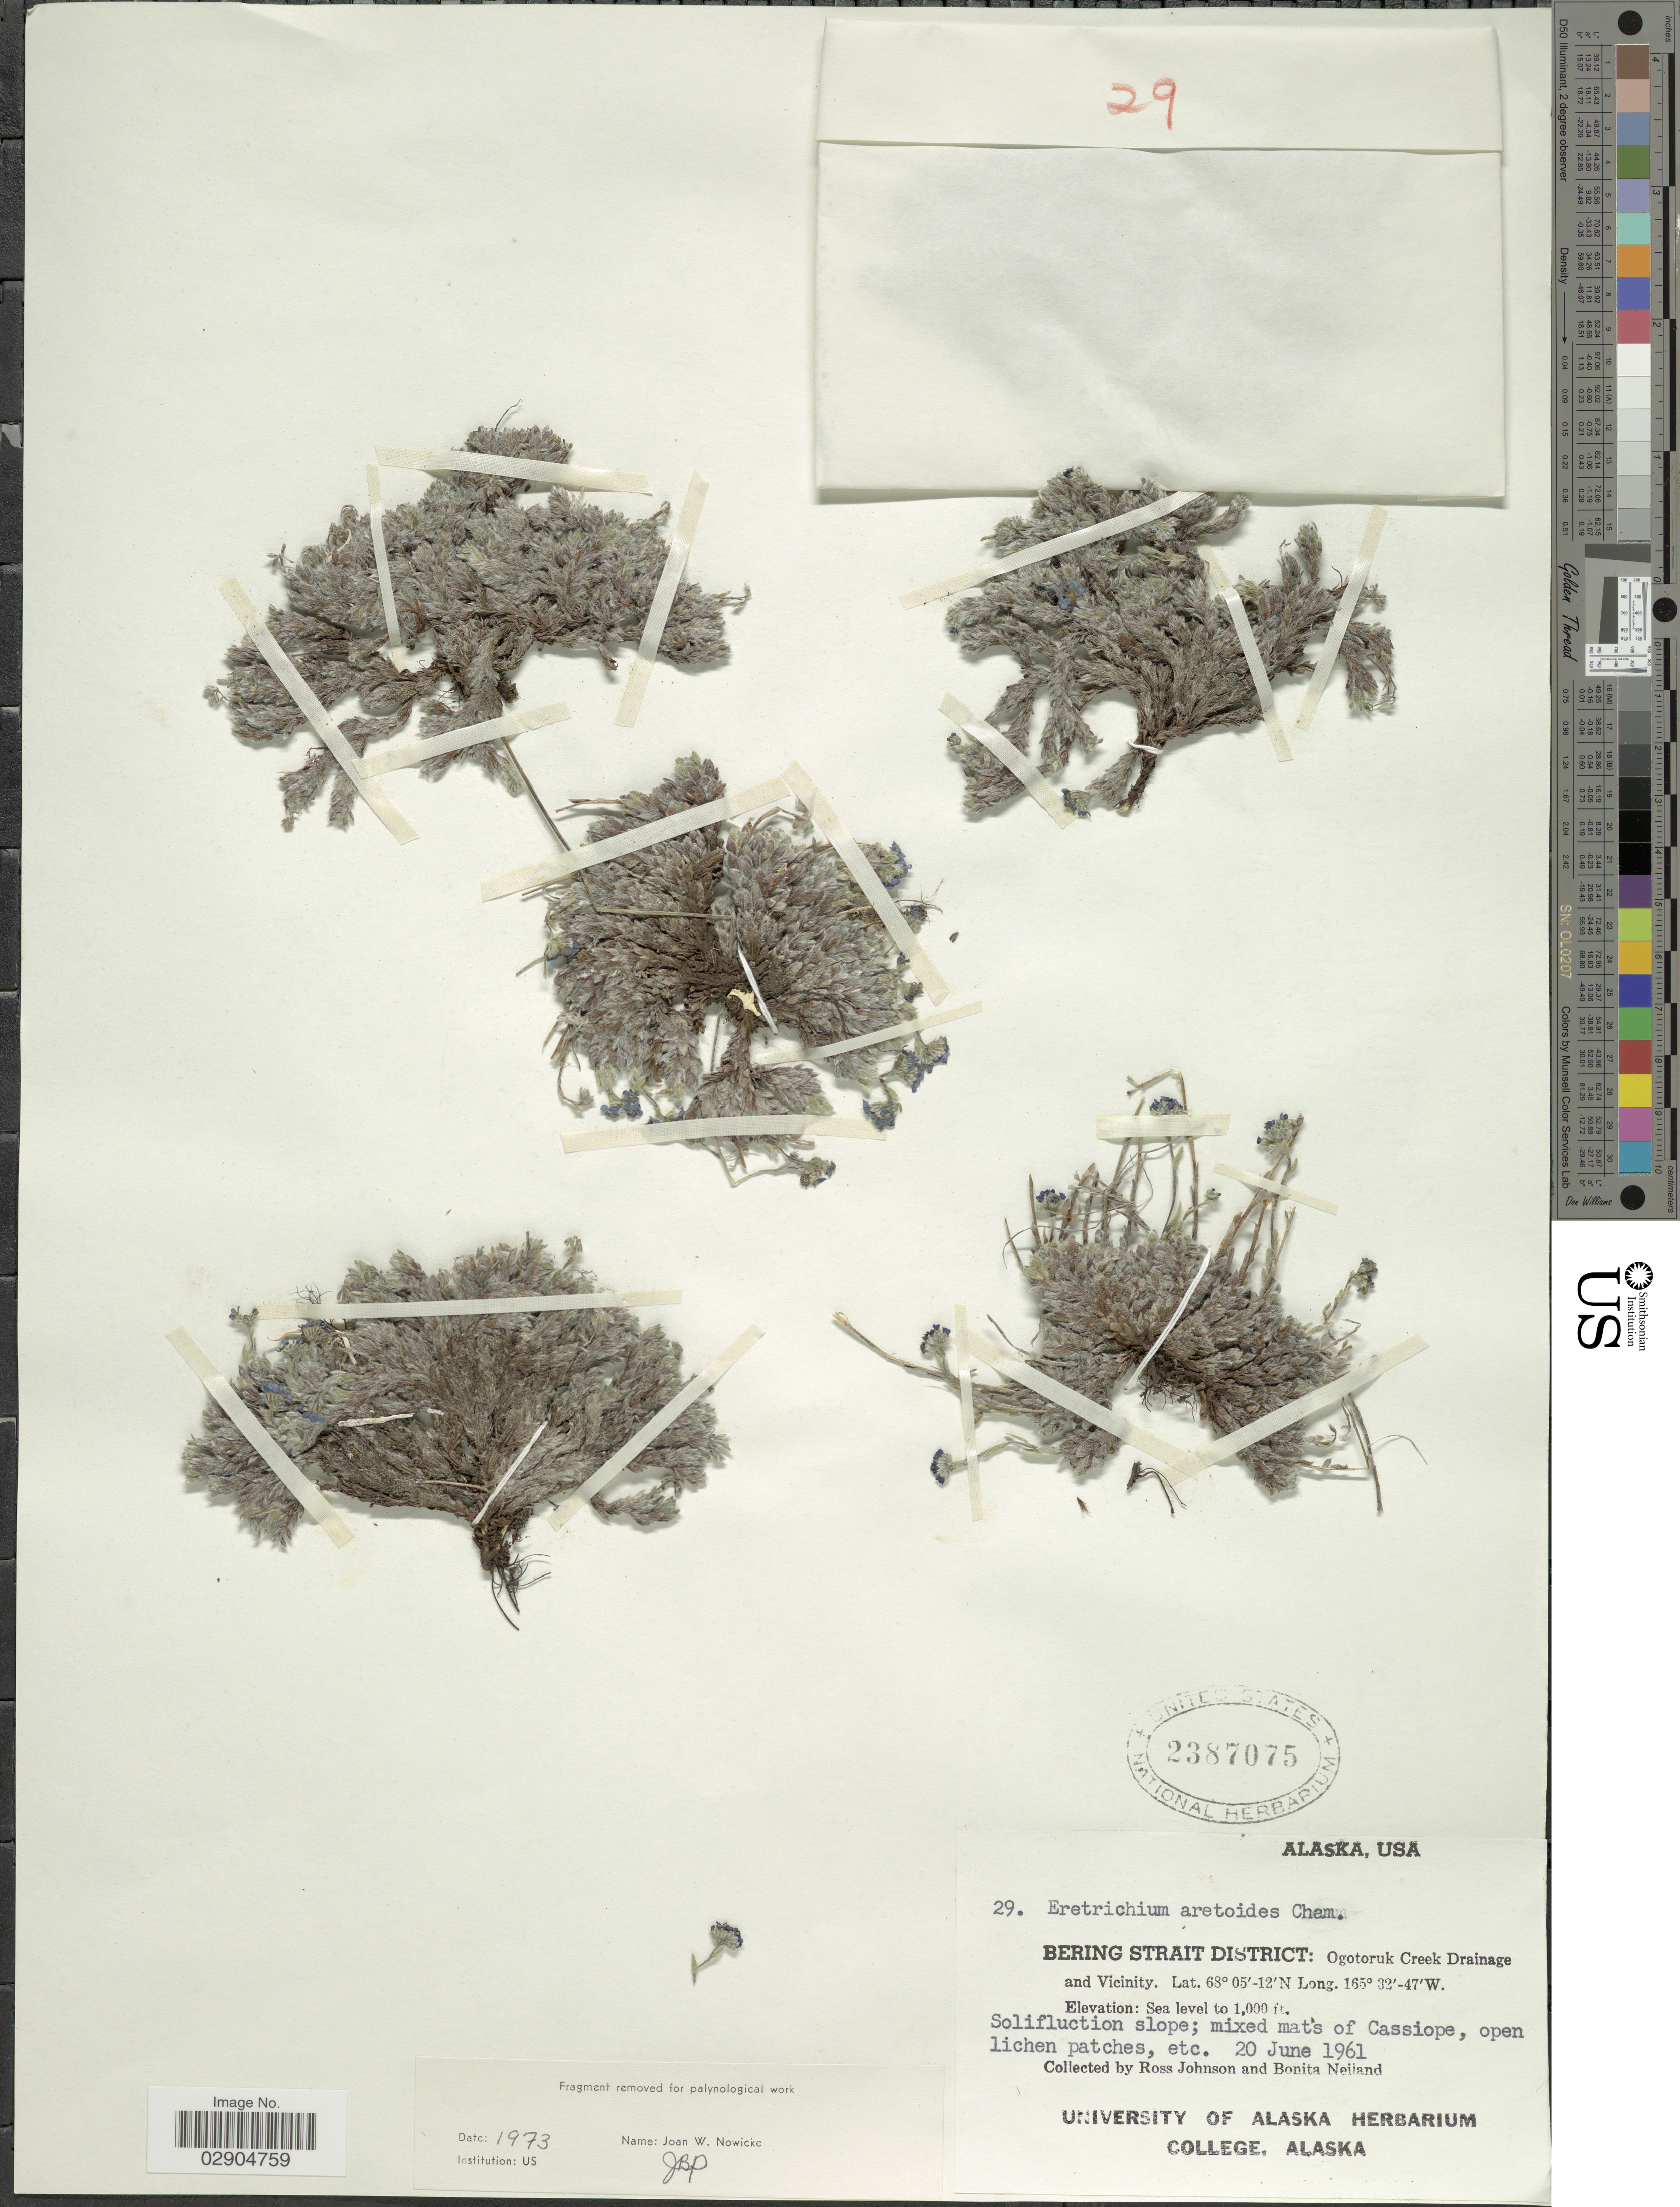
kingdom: Plantae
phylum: Tracheophyta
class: Magnoliopsida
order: Boraginales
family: Boraginaceae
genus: Eritrichium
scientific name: Eritrichium aretioides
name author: (Cham.) DC.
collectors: J. Ross & B. Neiland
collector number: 29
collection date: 1961-06-20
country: United States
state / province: Alaska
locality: Bering Strait District: Ogotoruk Creek Drainage and Vicinity.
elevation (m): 0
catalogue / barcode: US 2387075